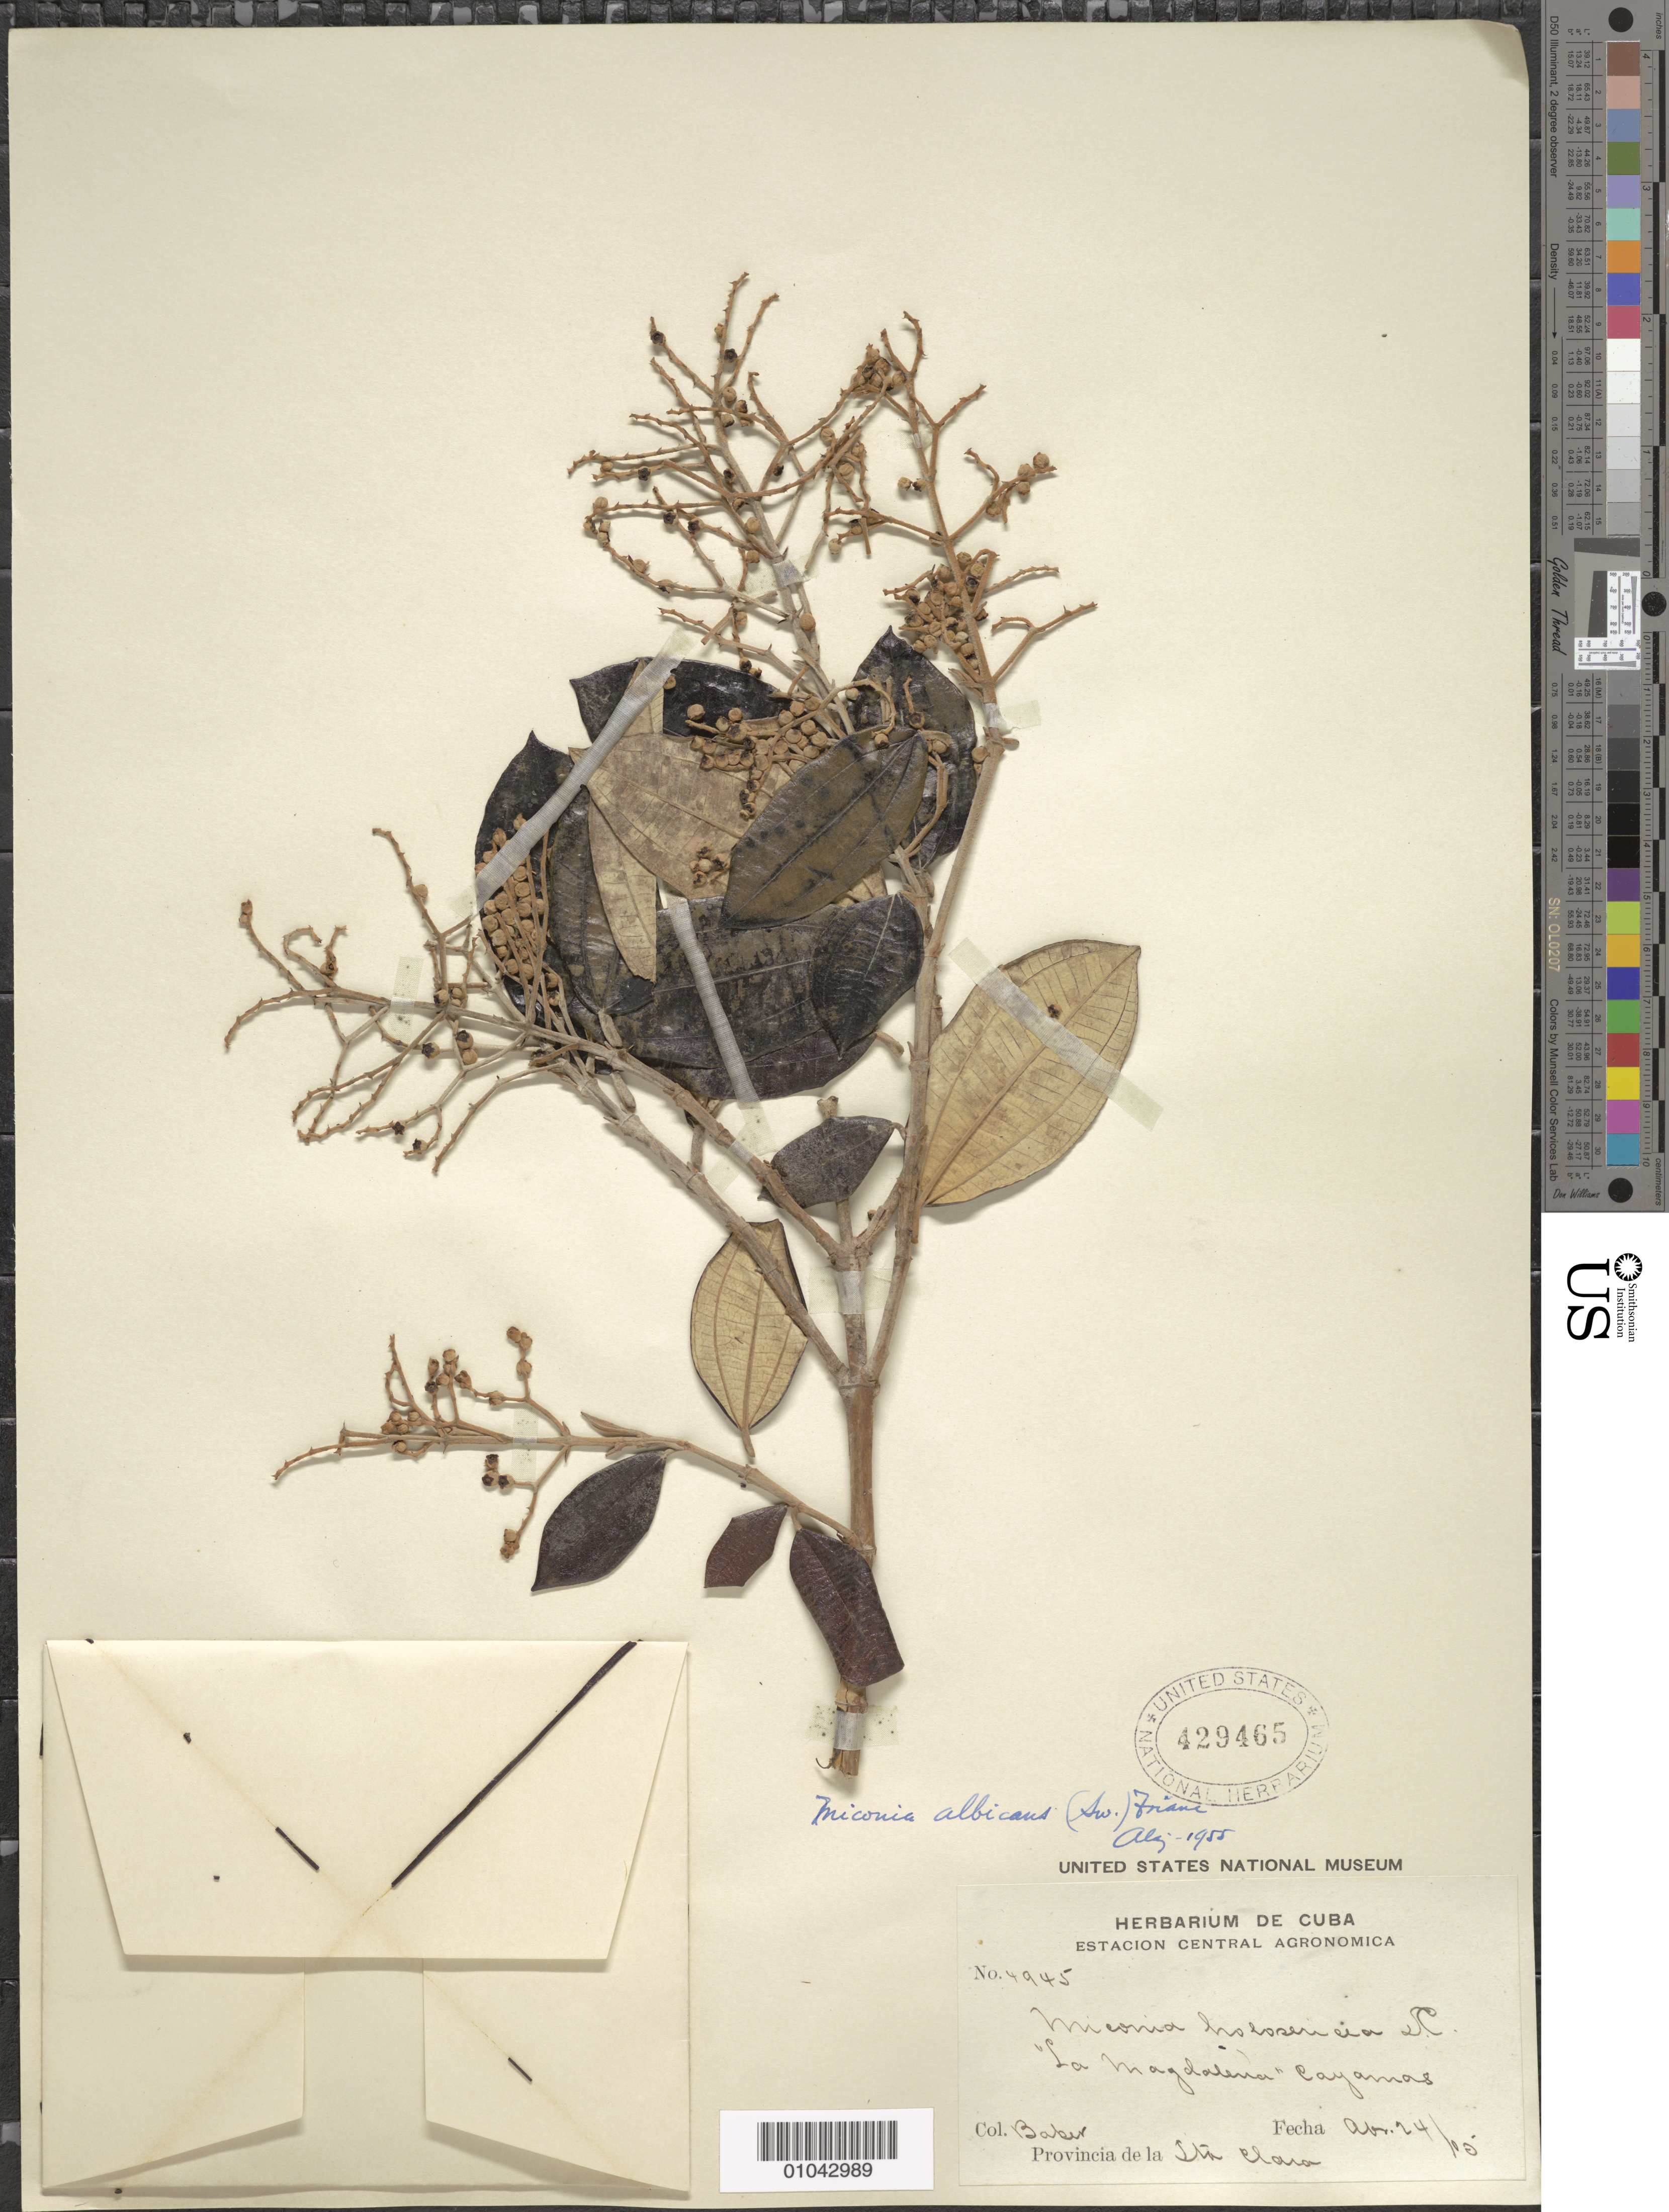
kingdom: Plantae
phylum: Tracheophyta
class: Magnoliopsida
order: Myrtales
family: Melastomataceae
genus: Miconia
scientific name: Miconia albicans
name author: (Sw.) Triana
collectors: C. F. Baker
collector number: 4945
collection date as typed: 24 Apr 1905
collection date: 1905-04-24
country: Cuba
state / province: Santa Clara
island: Cuba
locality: La Magdalena Cayanas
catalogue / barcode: US 429465